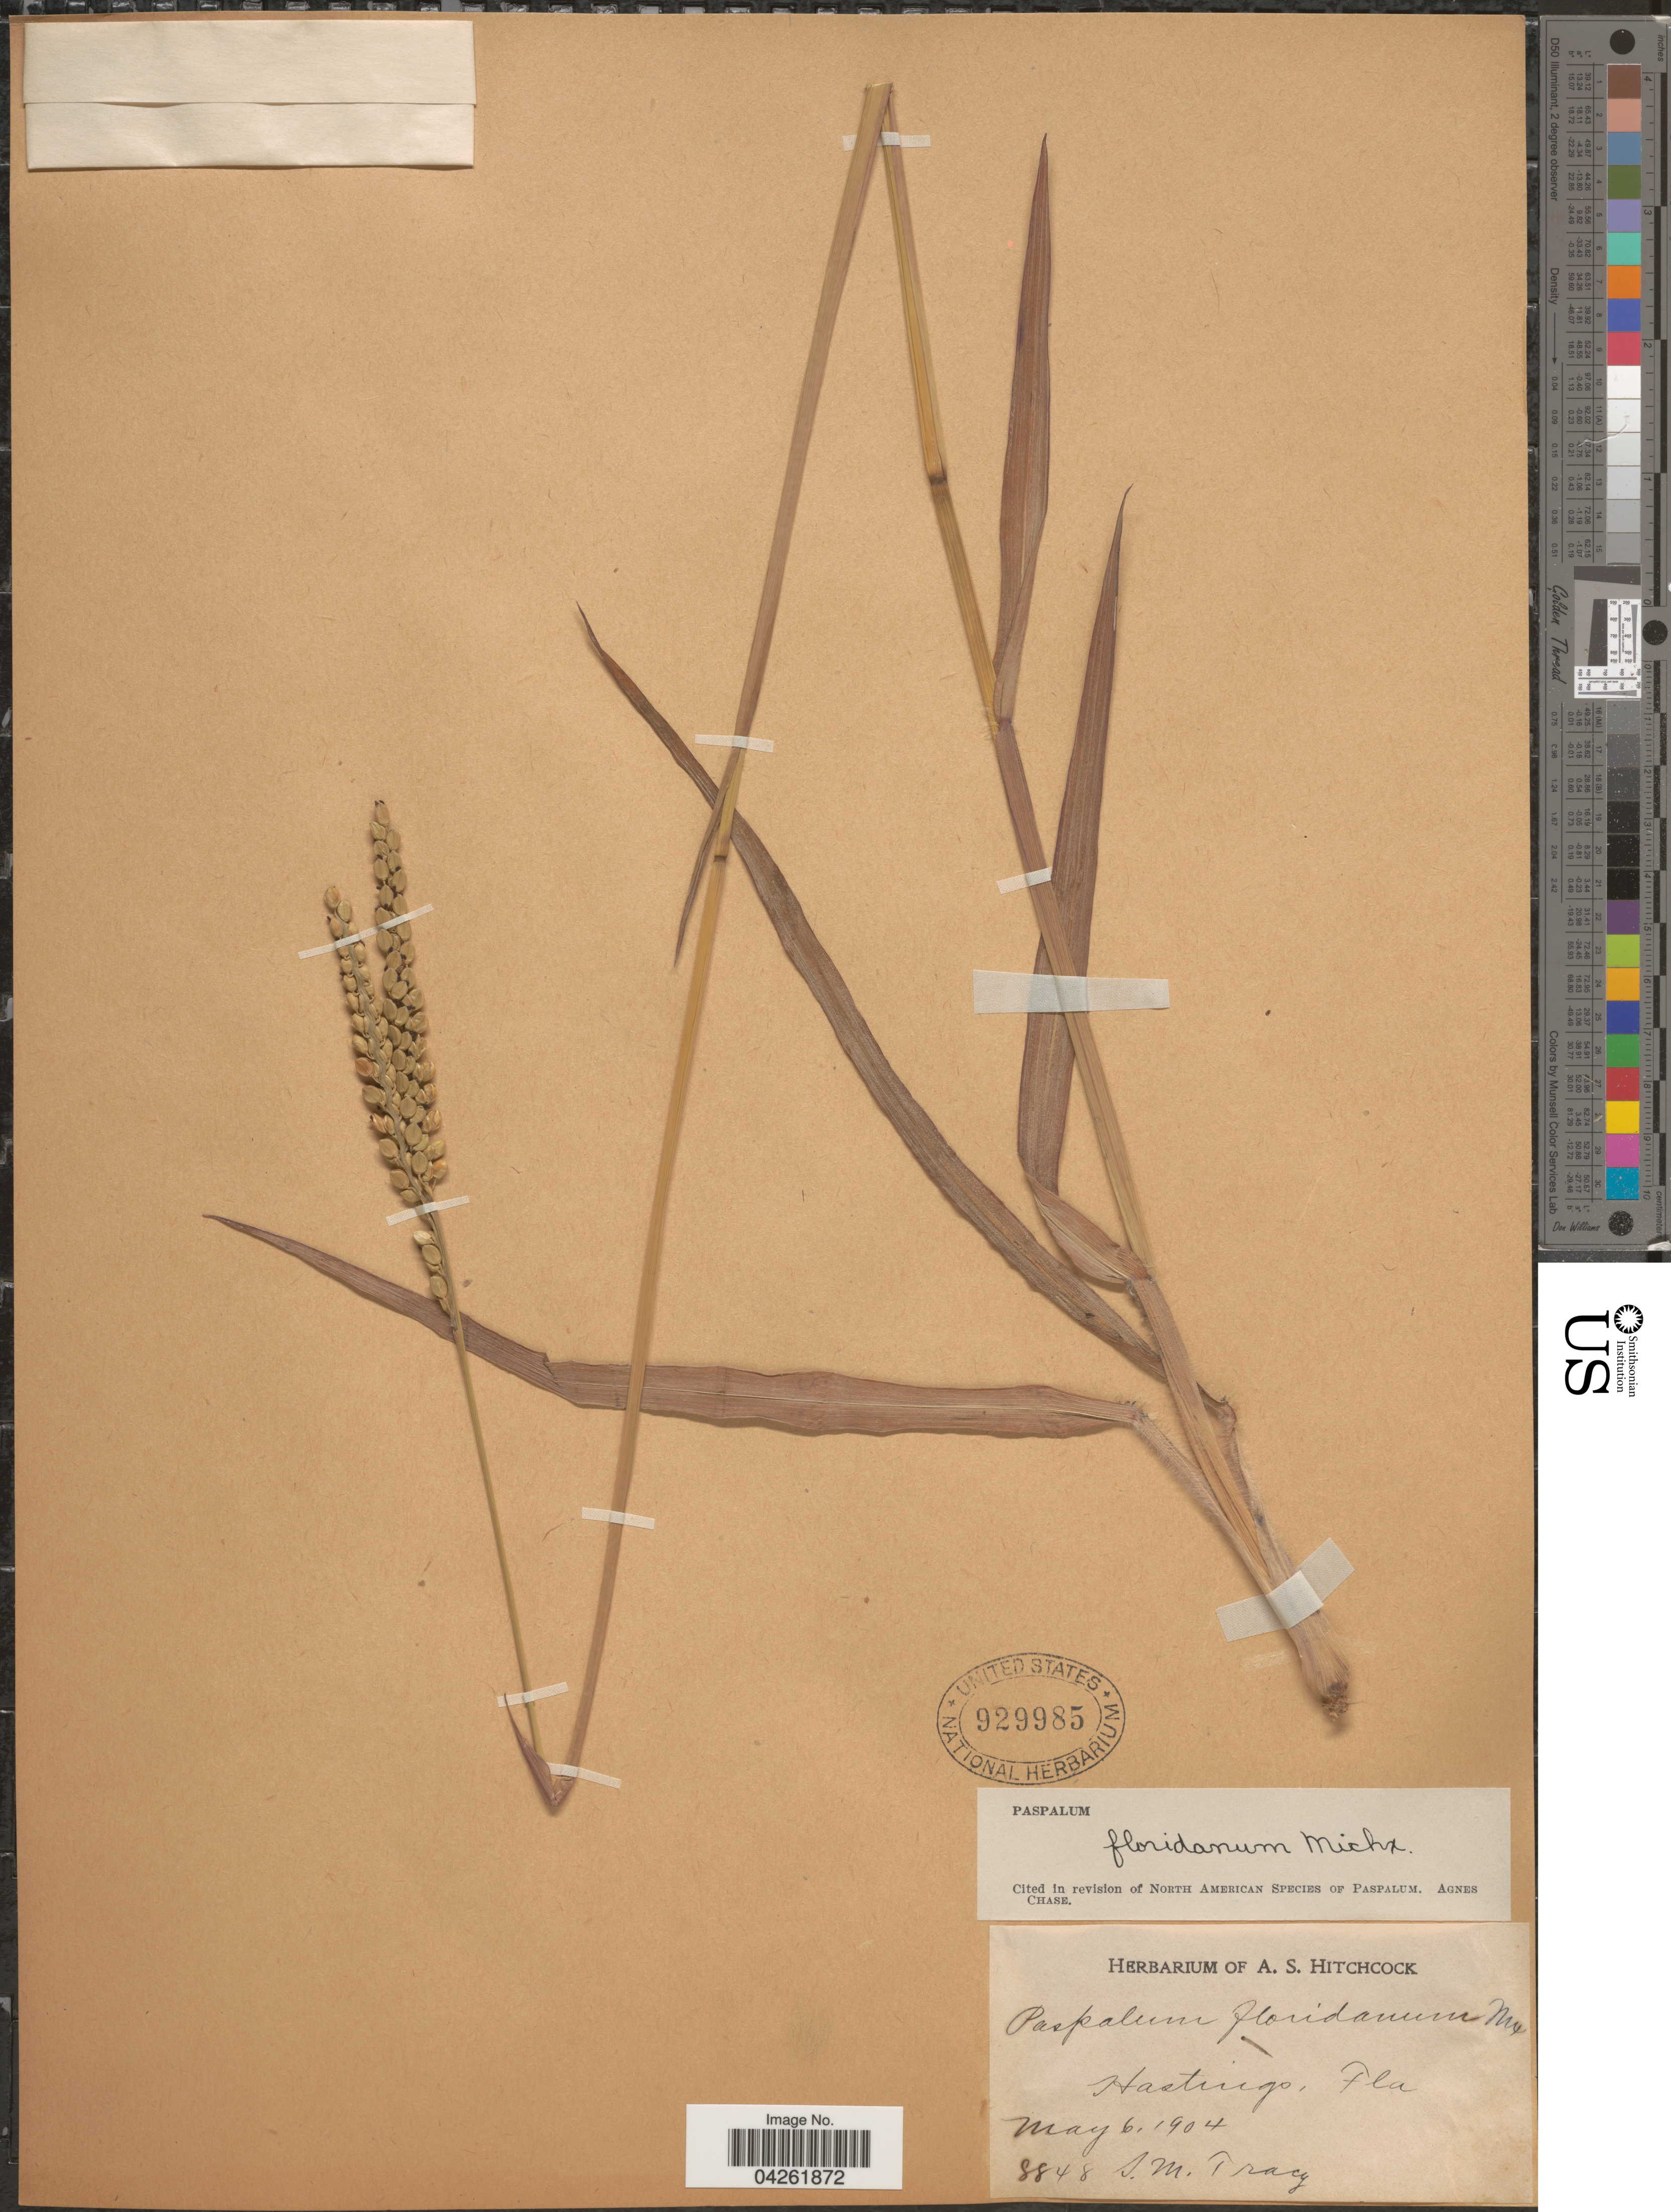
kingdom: Plantae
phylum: Tracheophyta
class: Liliopsida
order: Poales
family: Poaceae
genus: Paspalum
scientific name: Paspalum floridanum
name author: Michx.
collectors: S. M. Tracy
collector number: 8848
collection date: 1904-05-06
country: United States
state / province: Florida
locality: Hastings.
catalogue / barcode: US 929985